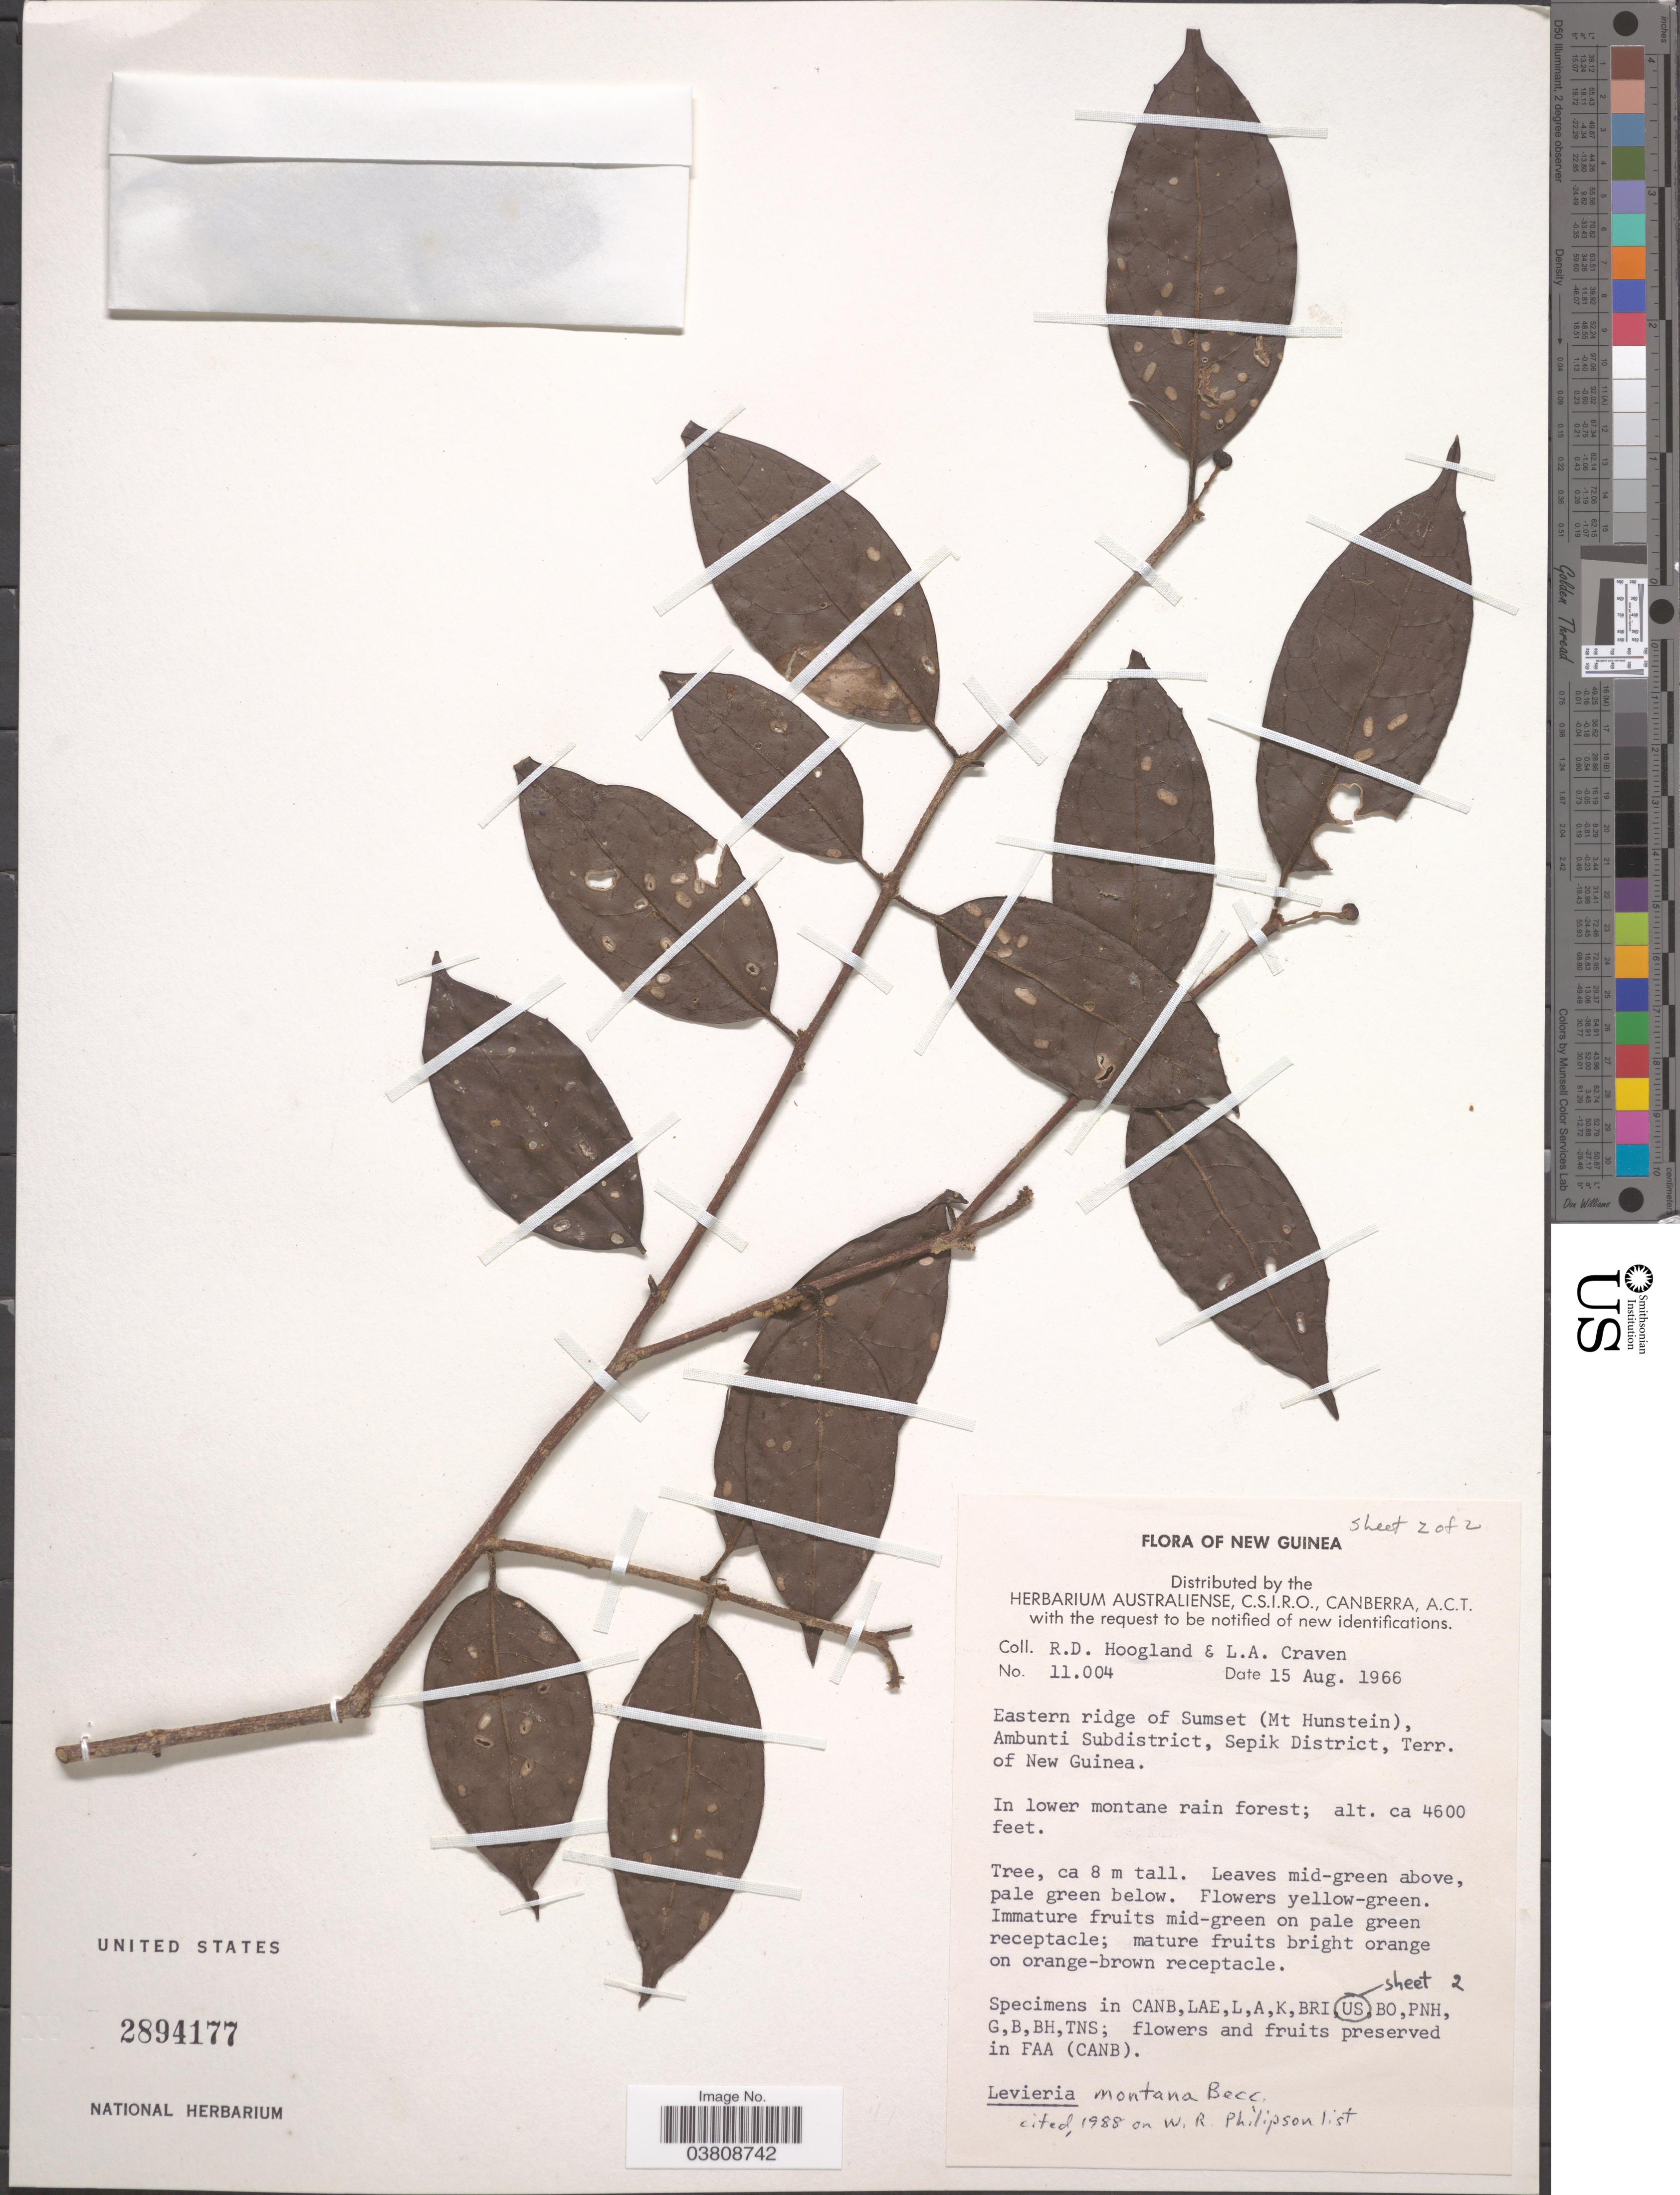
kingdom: Plantae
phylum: Tracheophyta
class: Magnoliopsida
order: Laurales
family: Monimiaceae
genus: Levieria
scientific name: Levieria montana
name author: Becc.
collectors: R. D. Hoogland & L. A. Craven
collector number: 11004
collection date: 1966-08-15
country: Papua New Guinea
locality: New Guinea. Eastern ridge of Sumset (Mt Hunstein), Ambunti Subdistrict, Sepik District, Terr. of New Guinea.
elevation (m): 1402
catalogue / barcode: US 2894177